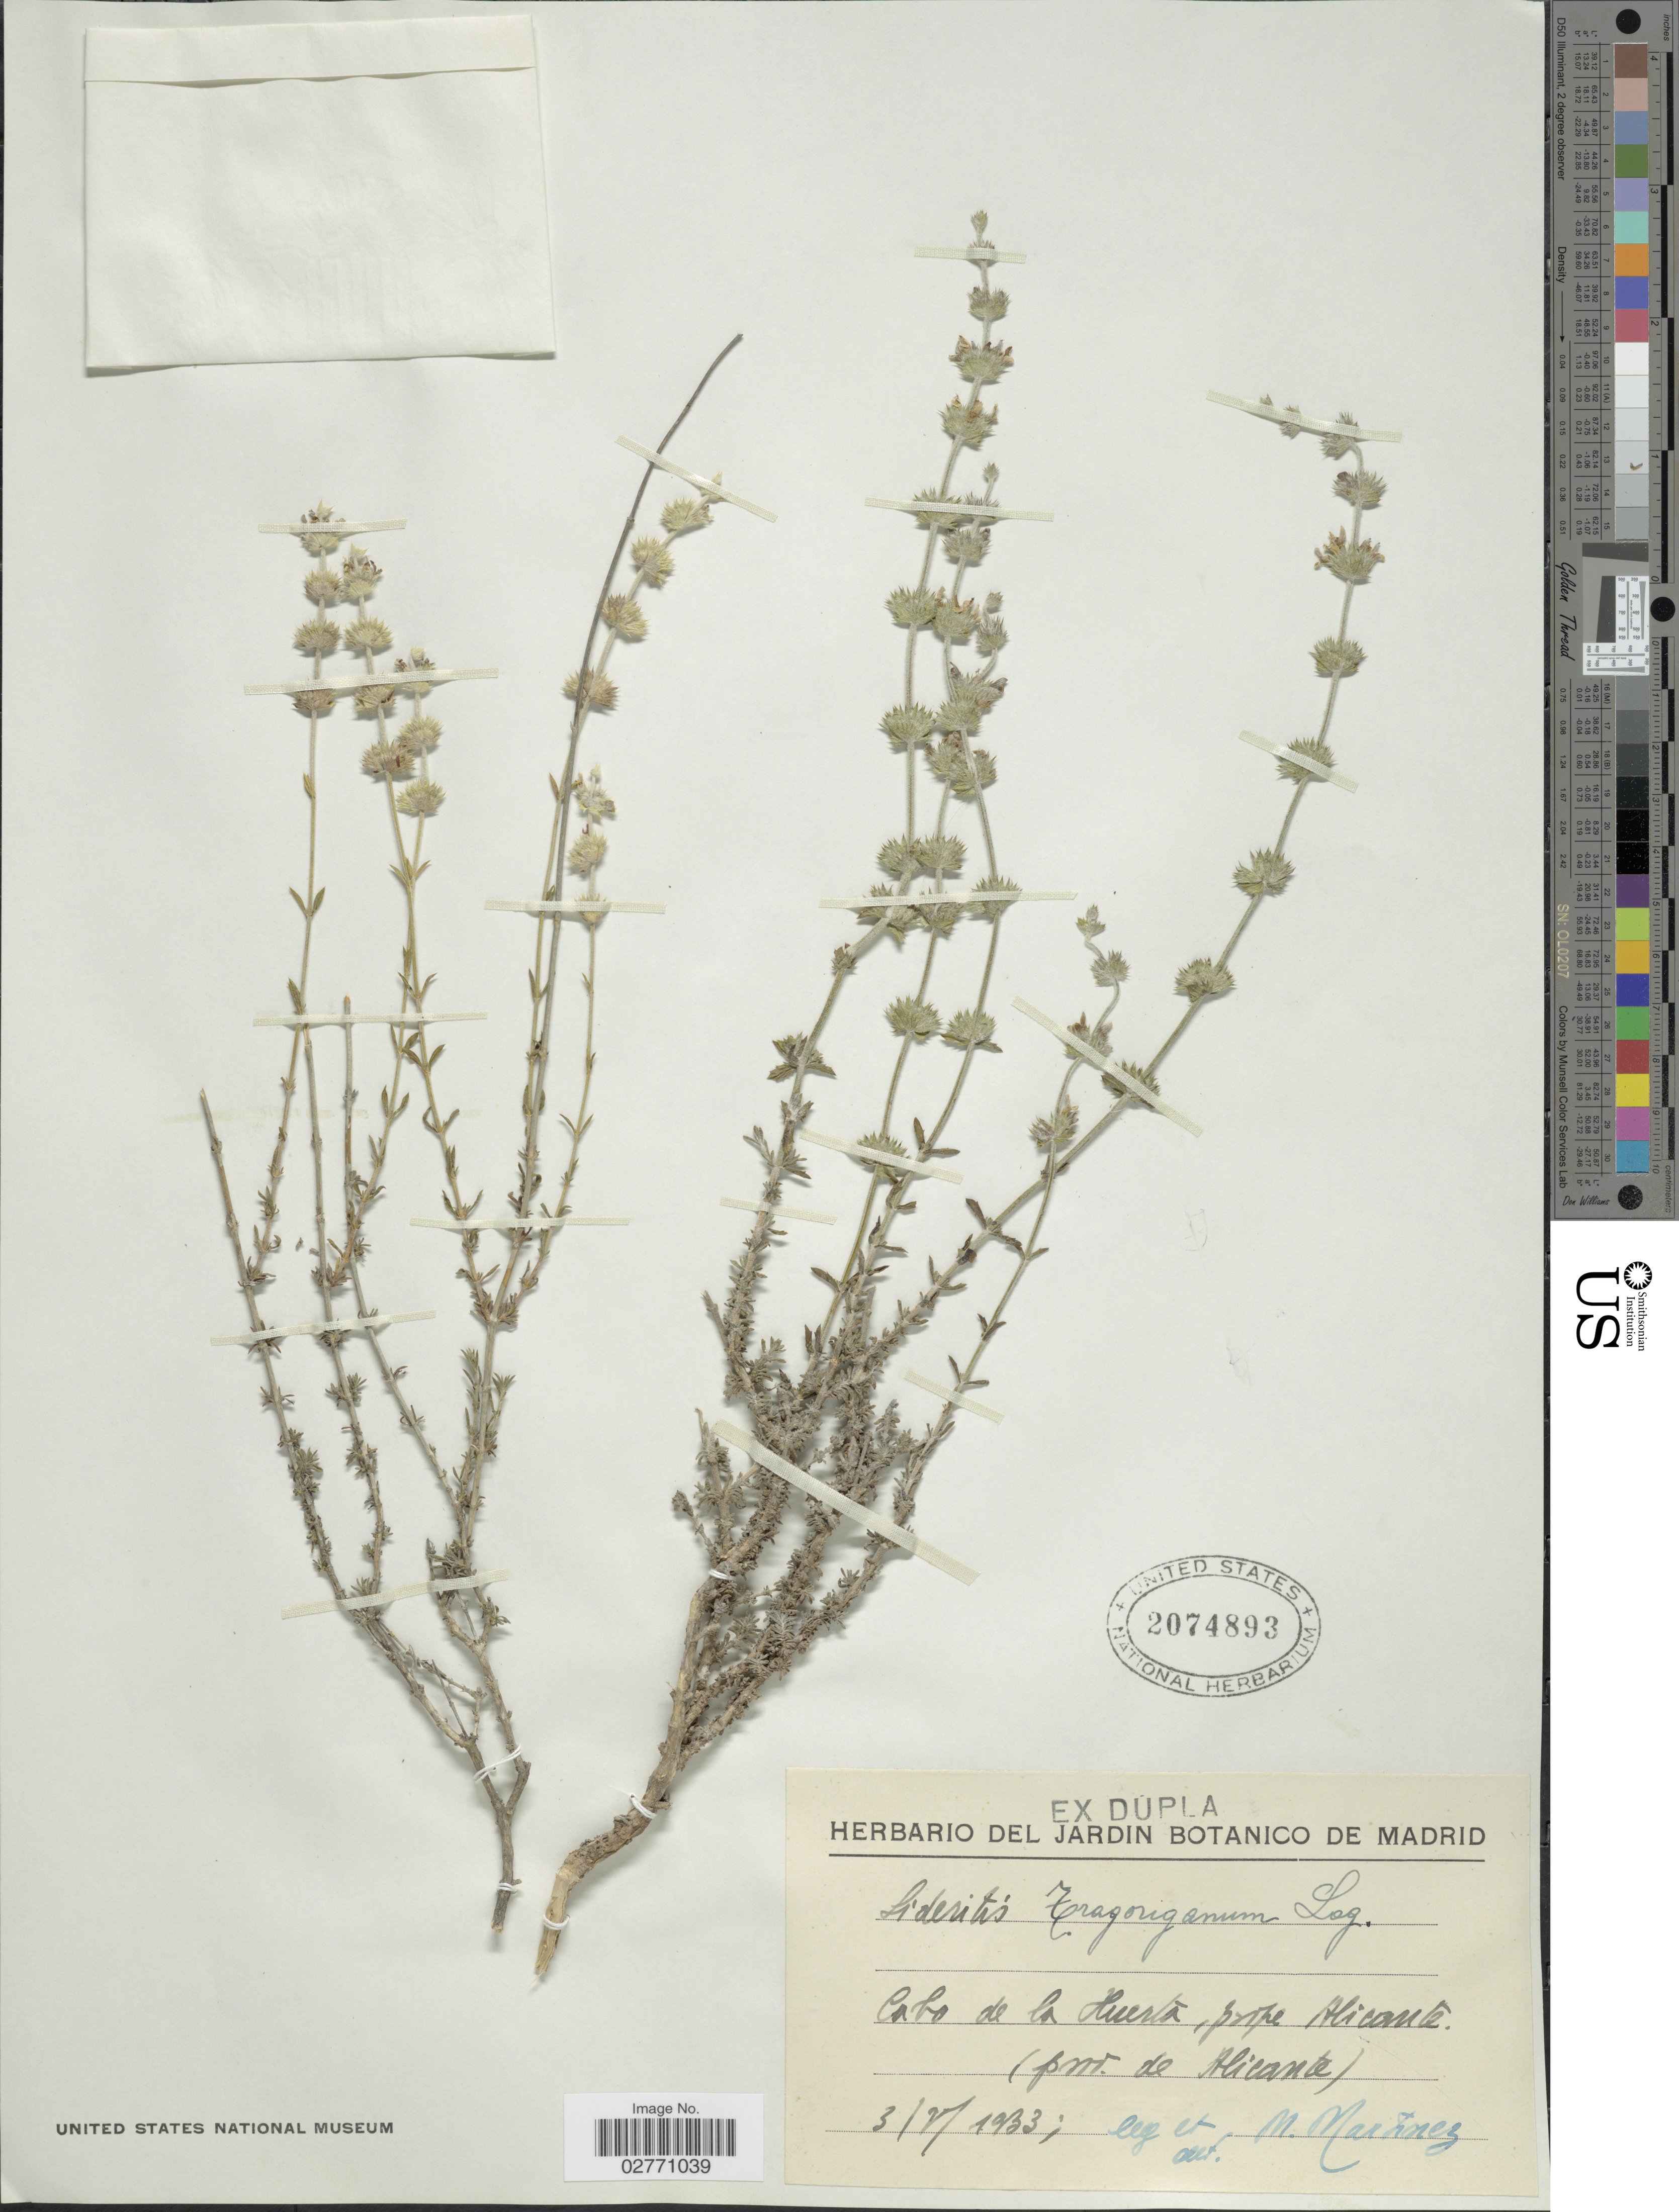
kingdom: Plantae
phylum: Tracheophyta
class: Magnoliopsida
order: Lamiales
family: Lamiaceae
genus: Sideritis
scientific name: Sideritis tragoriganum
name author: Lag.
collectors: M. Martinez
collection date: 1933-05-03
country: Spain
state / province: Valenciana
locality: Cabo de la Huerta, prope Alicante. (Port de Alicante).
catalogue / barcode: US 2074839